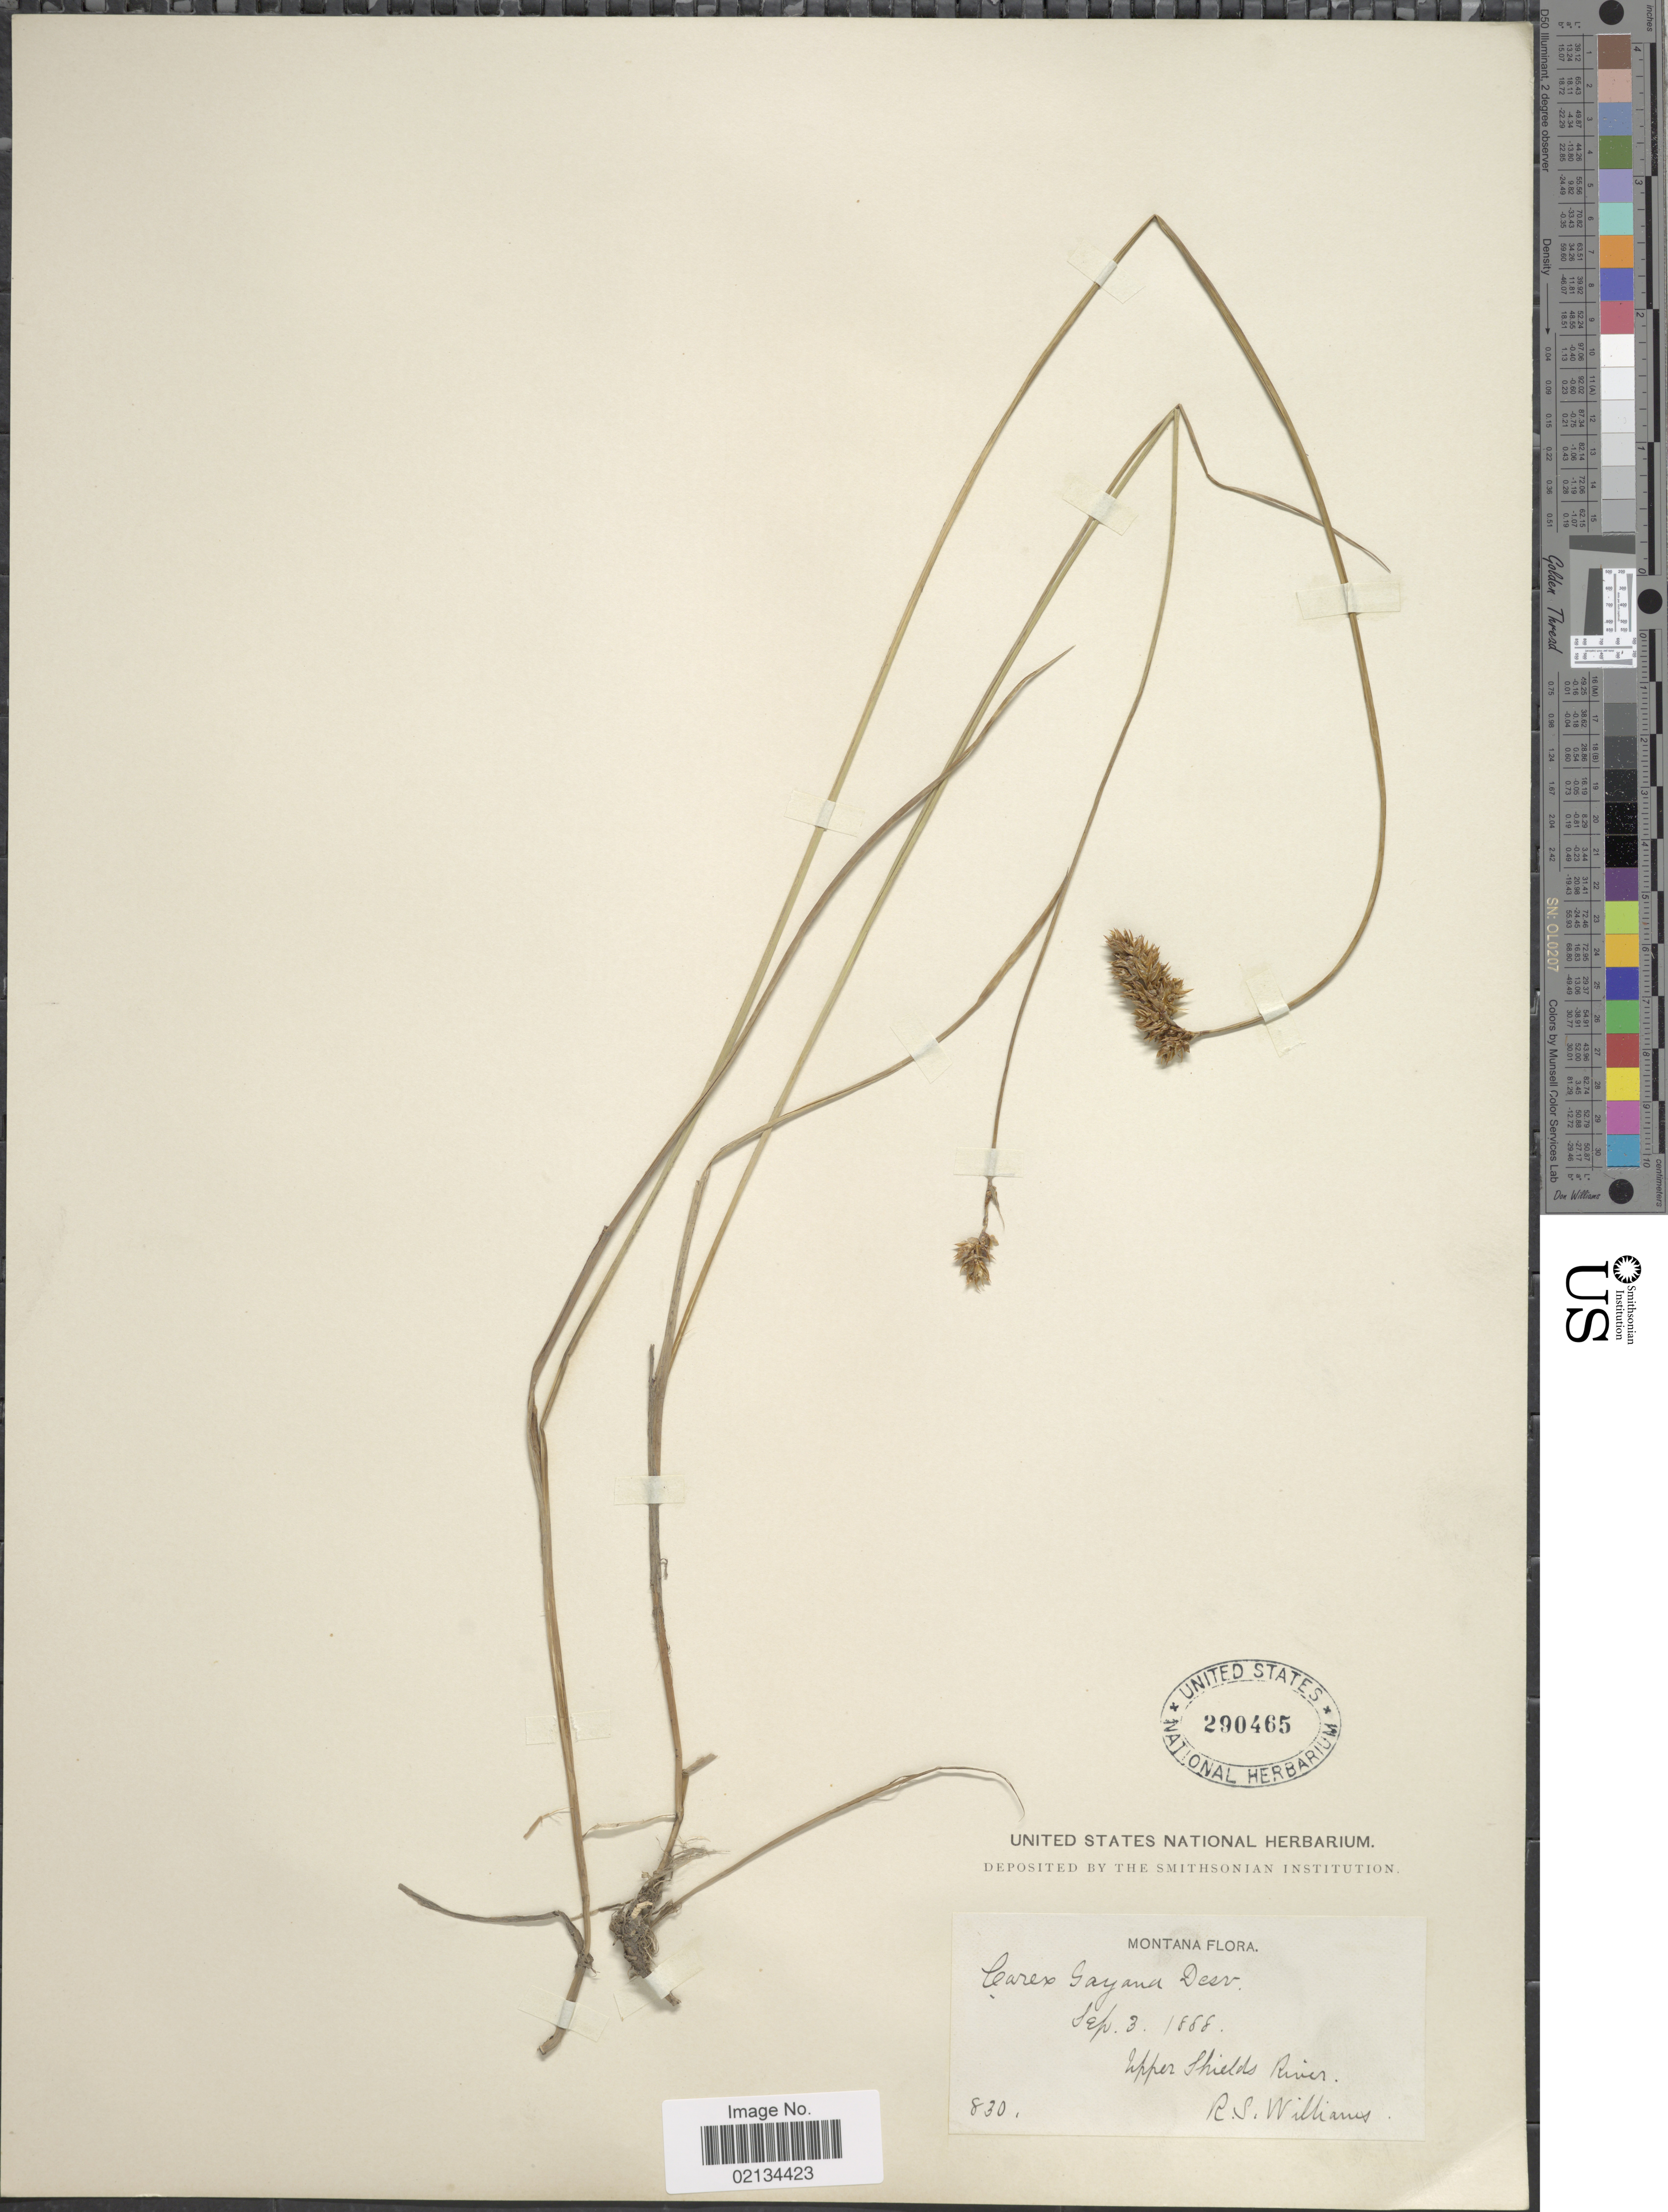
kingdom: Plantae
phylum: Tracheophyta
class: Liliopsida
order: Poales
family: Cyperaceae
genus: Carex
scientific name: Carex simulata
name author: Mack.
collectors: R. S. Williams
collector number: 830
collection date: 1888-09-03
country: United States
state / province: Montana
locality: Upper Shields River.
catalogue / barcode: US 290465